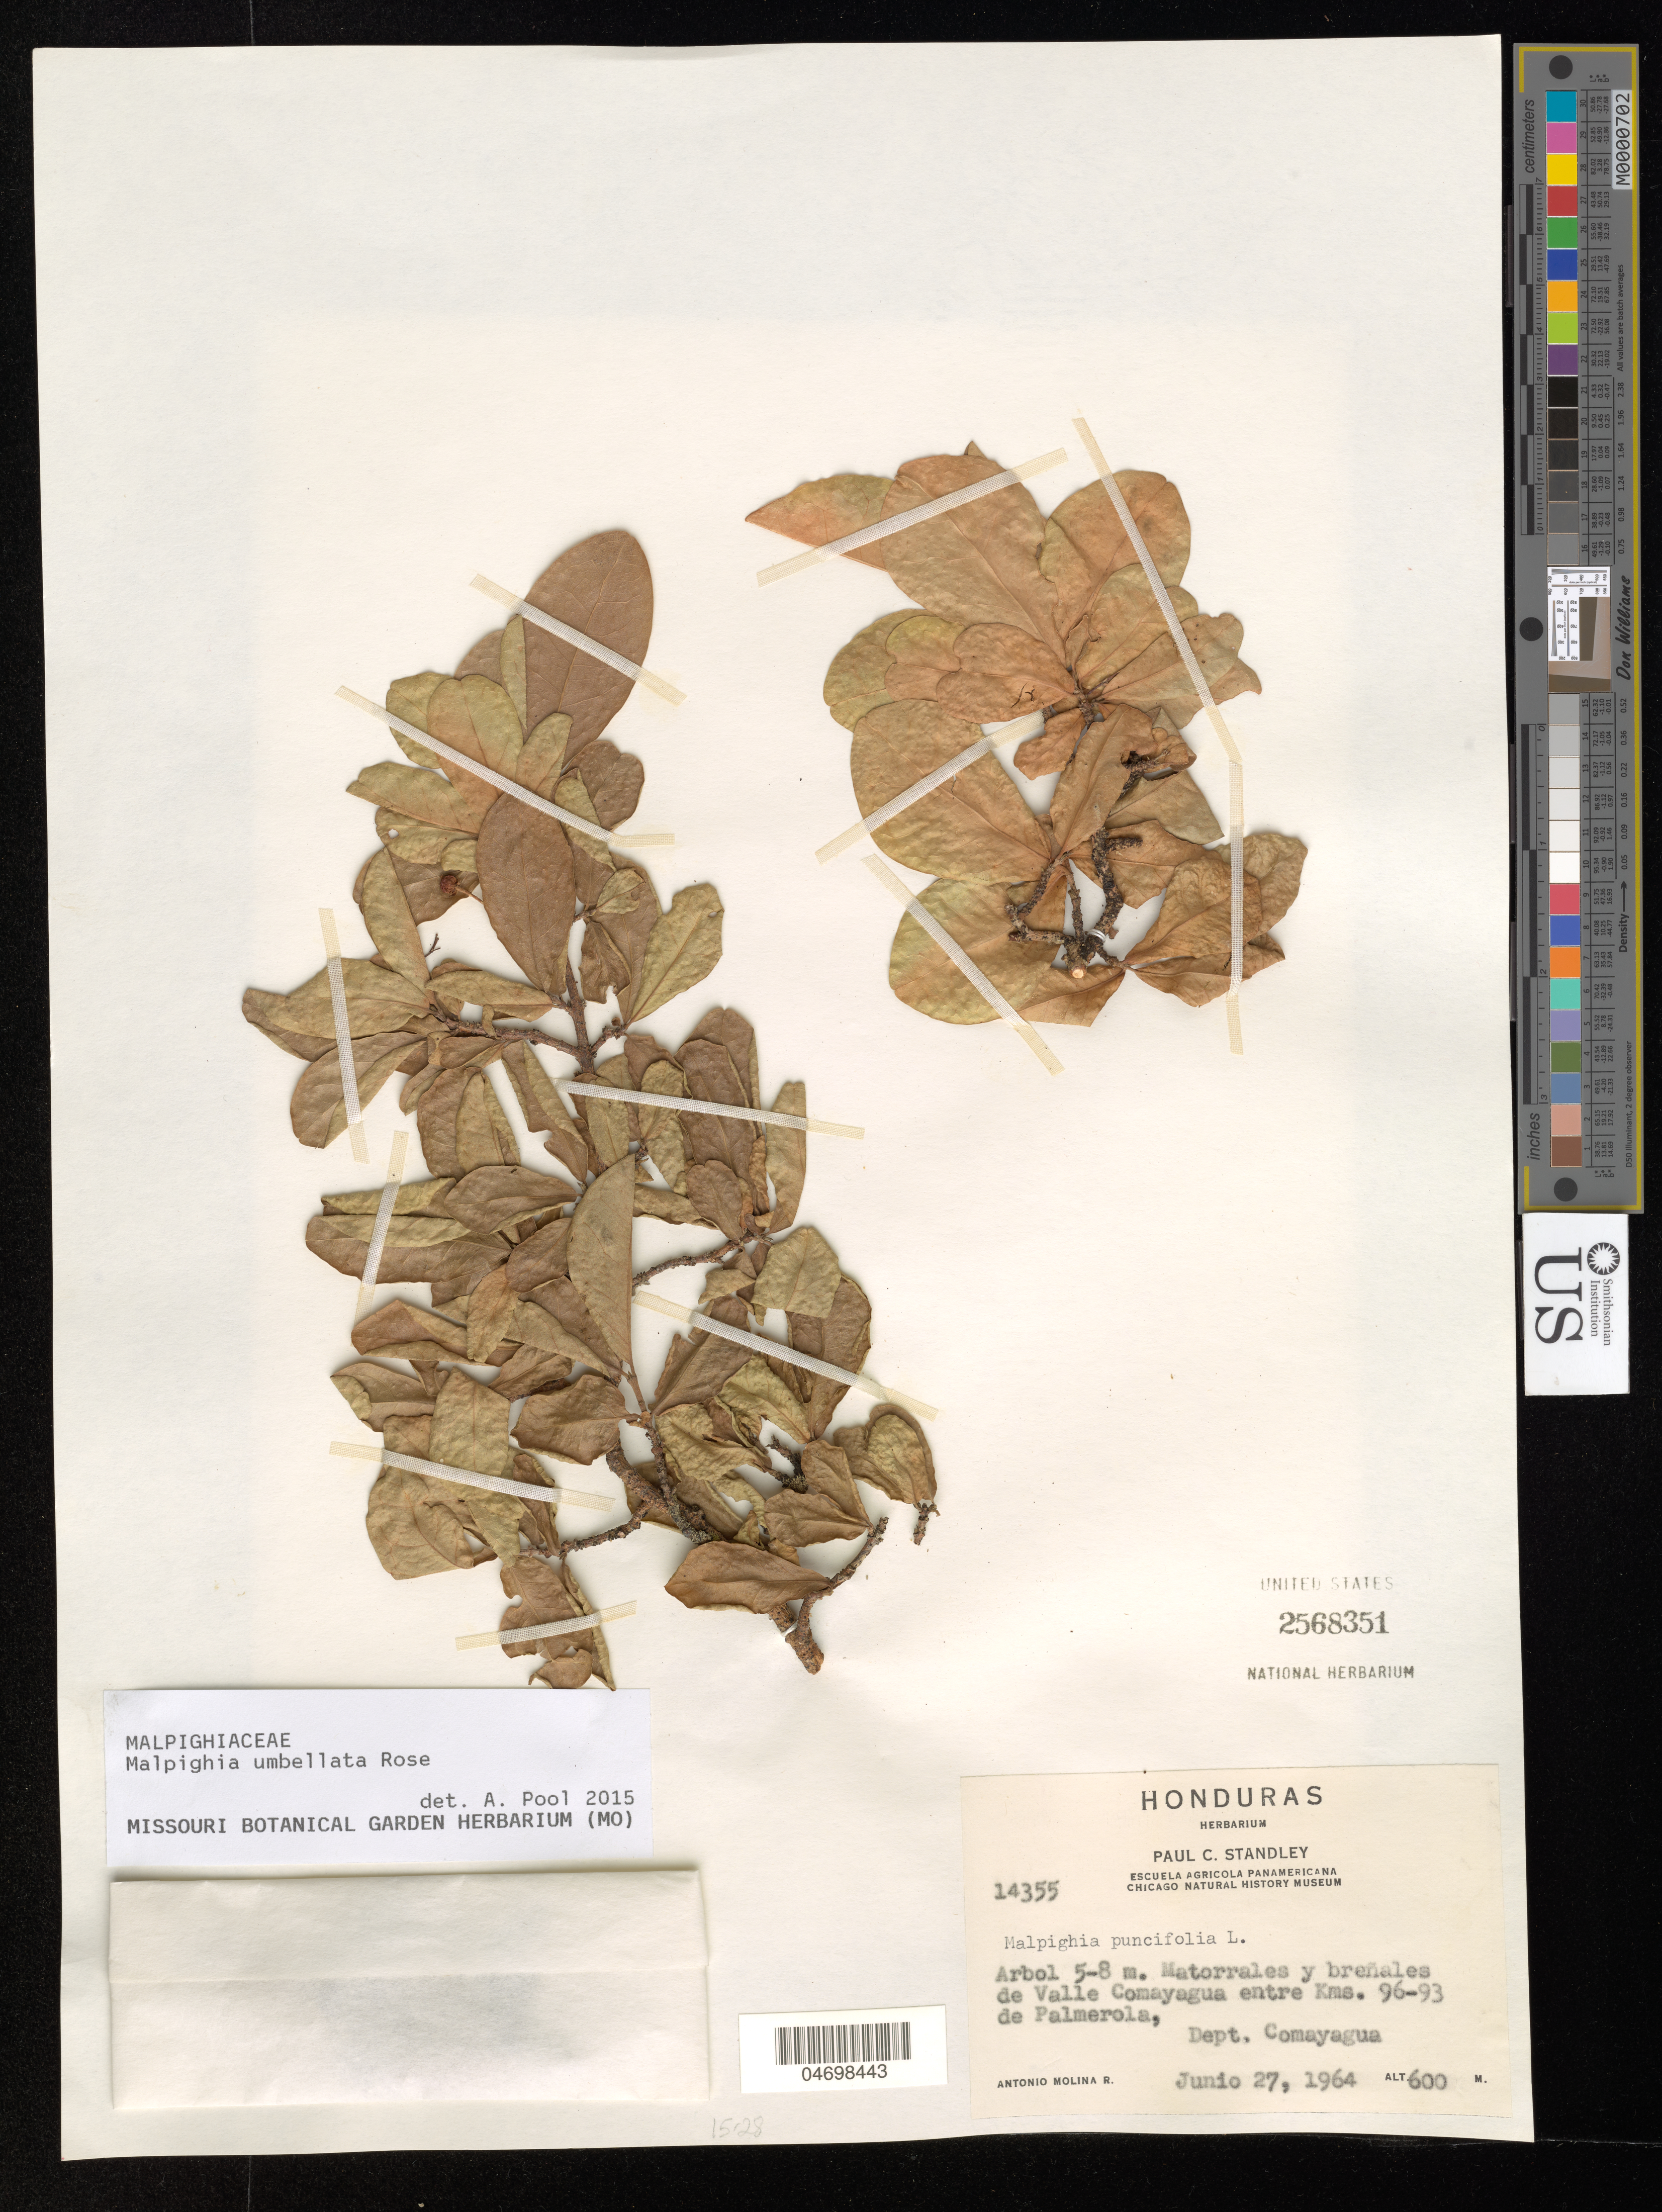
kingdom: Plantae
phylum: Tracheophyta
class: Magnoliopsida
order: Malpighiales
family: Malpighiaceae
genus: Malpighia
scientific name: Malpighia umbellata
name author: Rose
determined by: Pool, A., (MO), Missouri Botanical Garden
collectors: A. Molina R.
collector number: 14355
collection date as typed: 27 Jun 1964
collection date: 1964-06-27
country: Honduras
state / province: Comayagua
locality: Valle Comayagua between kms 96 - 93 from Palmerola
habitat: Matorrales y brenales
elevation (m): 600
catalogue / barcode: US 2568351